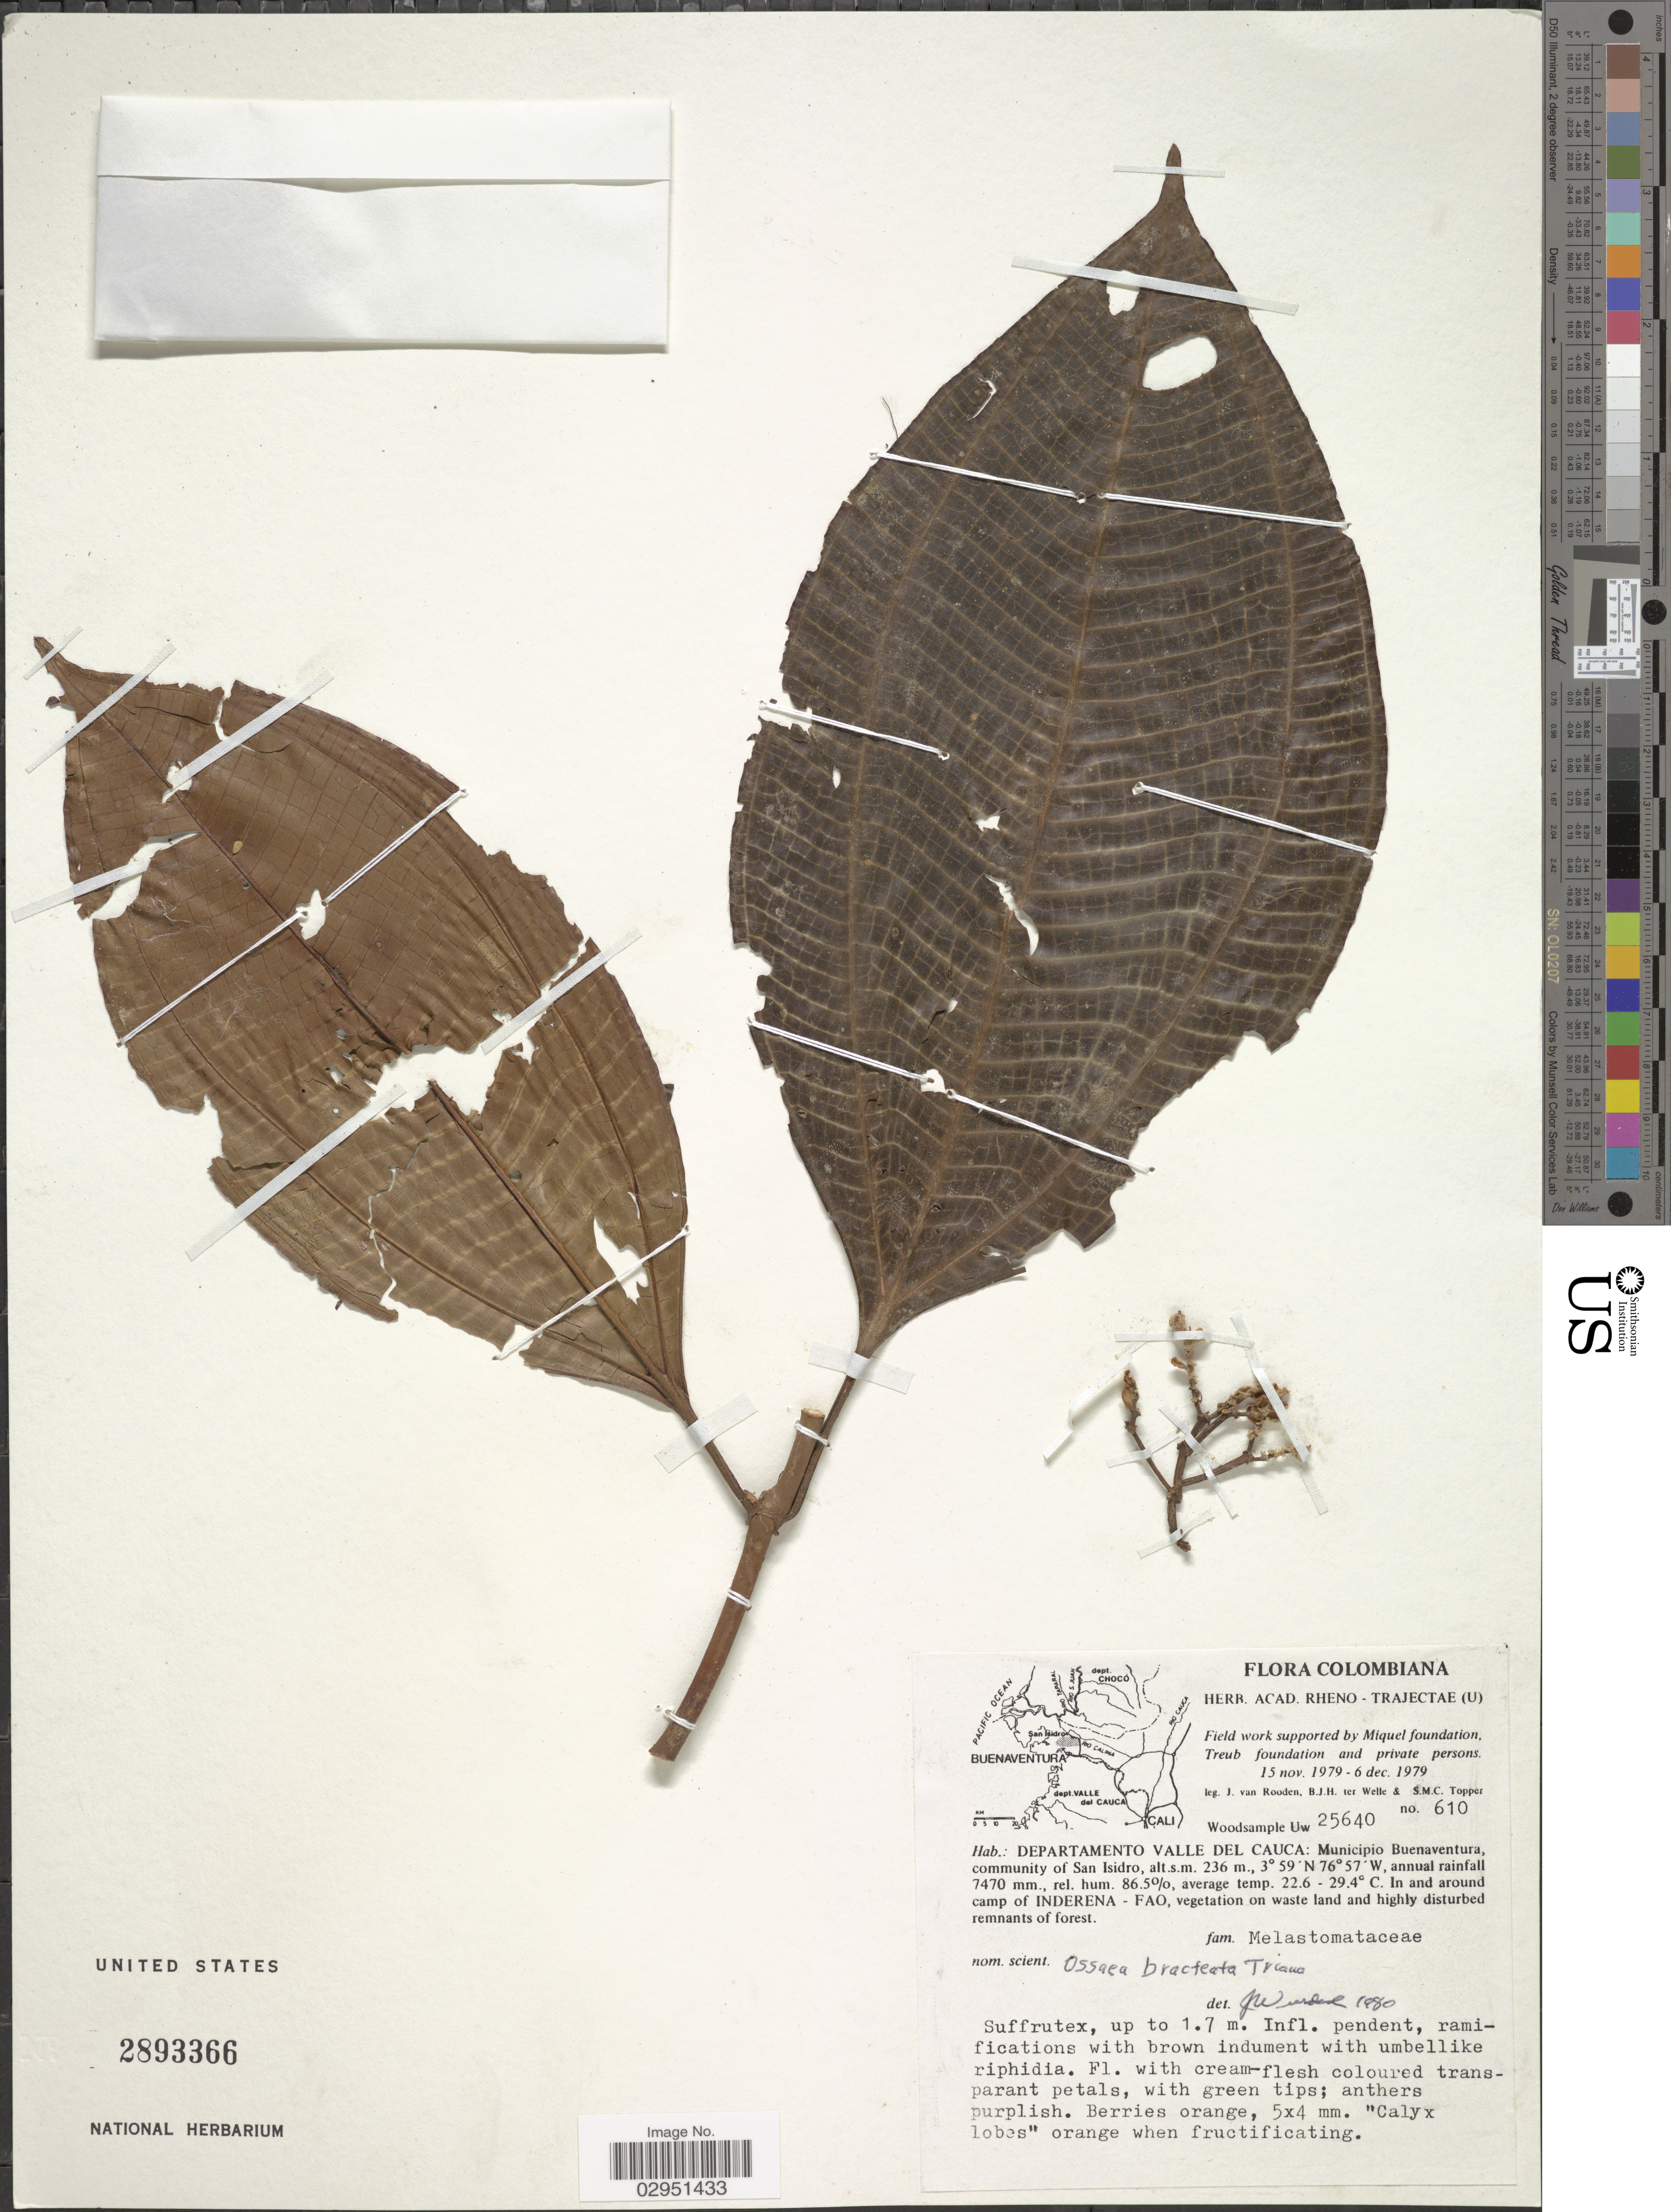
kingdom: Plantae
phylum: Tracheophyta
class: Magnoliopsida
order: Myrtales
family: Melastomataceae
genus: Ossaea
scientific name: Ossaea bracteata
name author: Triana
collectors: J. Van Rooden, B. Welle & S. Topper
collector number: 610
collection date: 1979-11-15/1979-12-06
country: Colombia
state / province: Valle del Cauca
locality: Departamento Valle del Cauca: Municipio Buenaventura, community of San Isidro.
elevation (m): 236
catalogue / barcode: US 2893366